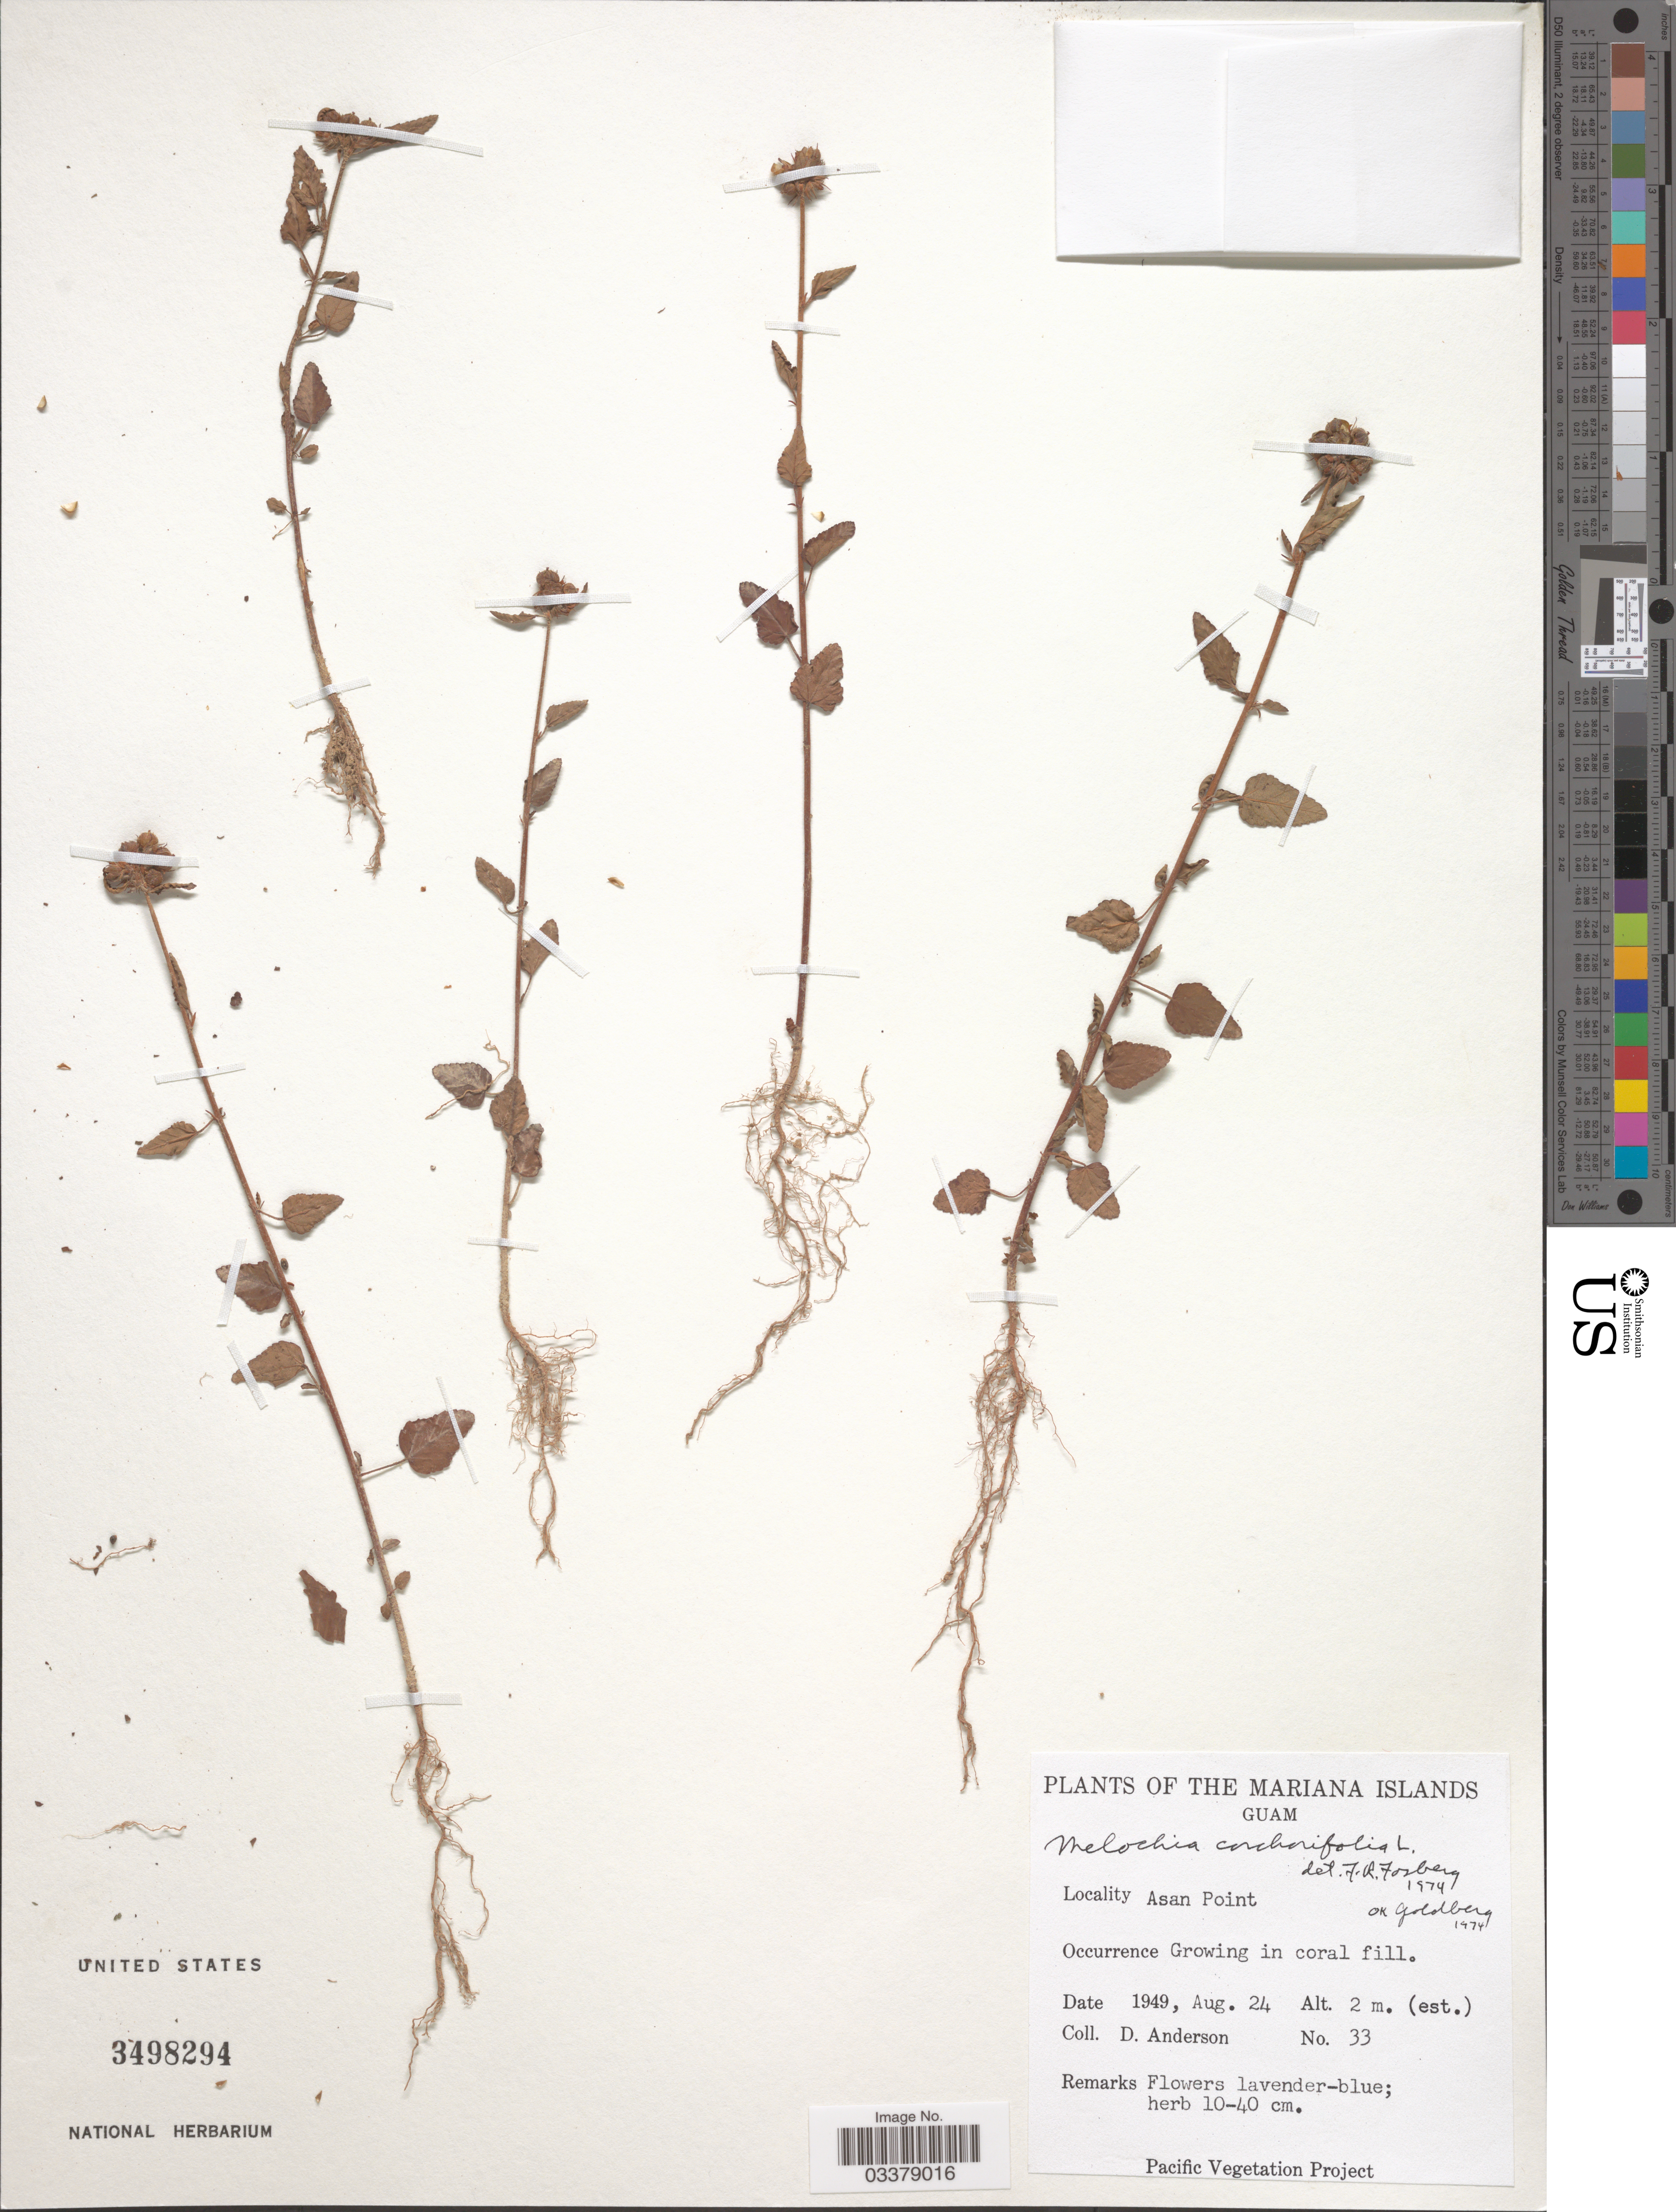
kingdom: Plantae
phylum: Tracheophyta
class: Magnoliopsida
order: Malvales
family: Malvaceae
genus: Melochia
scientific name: Melochia corchorifolia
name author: L.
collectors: D. Anderson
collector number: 33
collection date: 1949-08-24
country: Guam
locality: The Mariana Islands. Asan Point.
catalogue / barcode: US 3498294